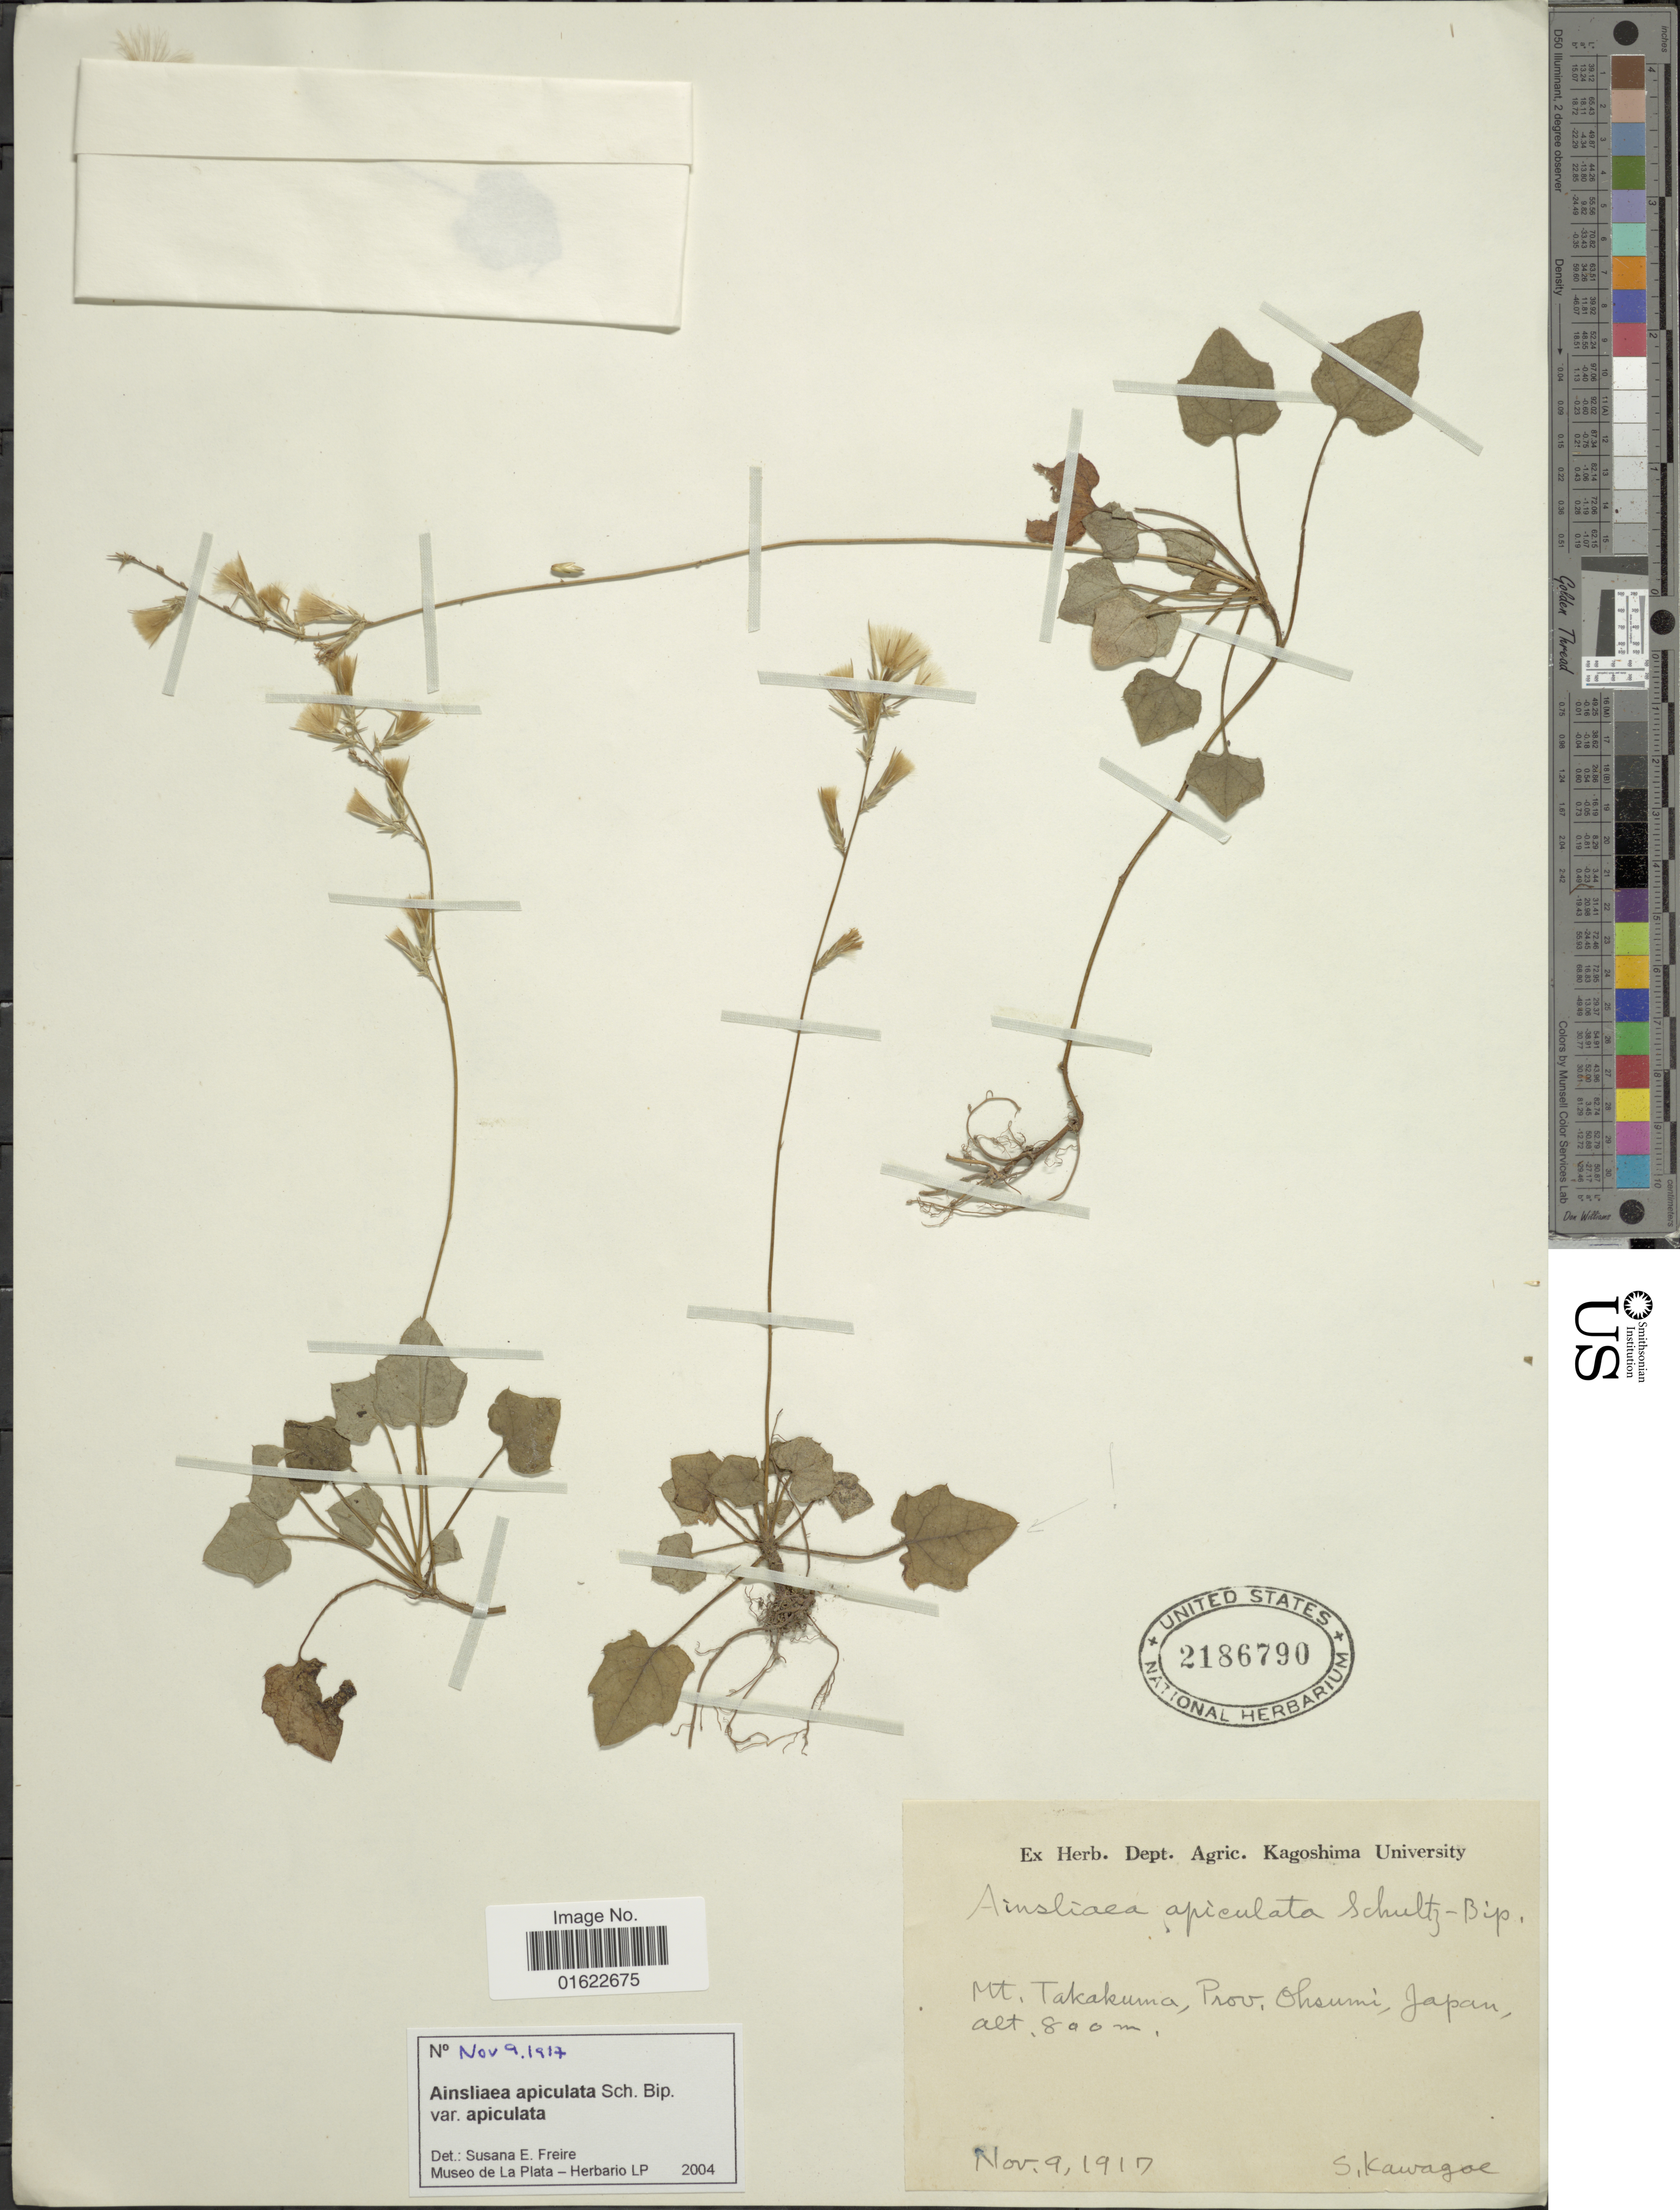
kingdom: Plantae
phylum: Tracheophyta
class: Magnoliopsida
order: Asterales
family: Asteraceae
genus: Ainsliaea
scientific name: Ainsliaea apiculata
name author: Sch. Bip.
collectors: S. Kawagoe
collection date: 1917-11-09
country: Japan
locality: Mt. Takakuma, Prov. Ohsumi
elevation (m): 800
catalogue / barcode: US 2186790